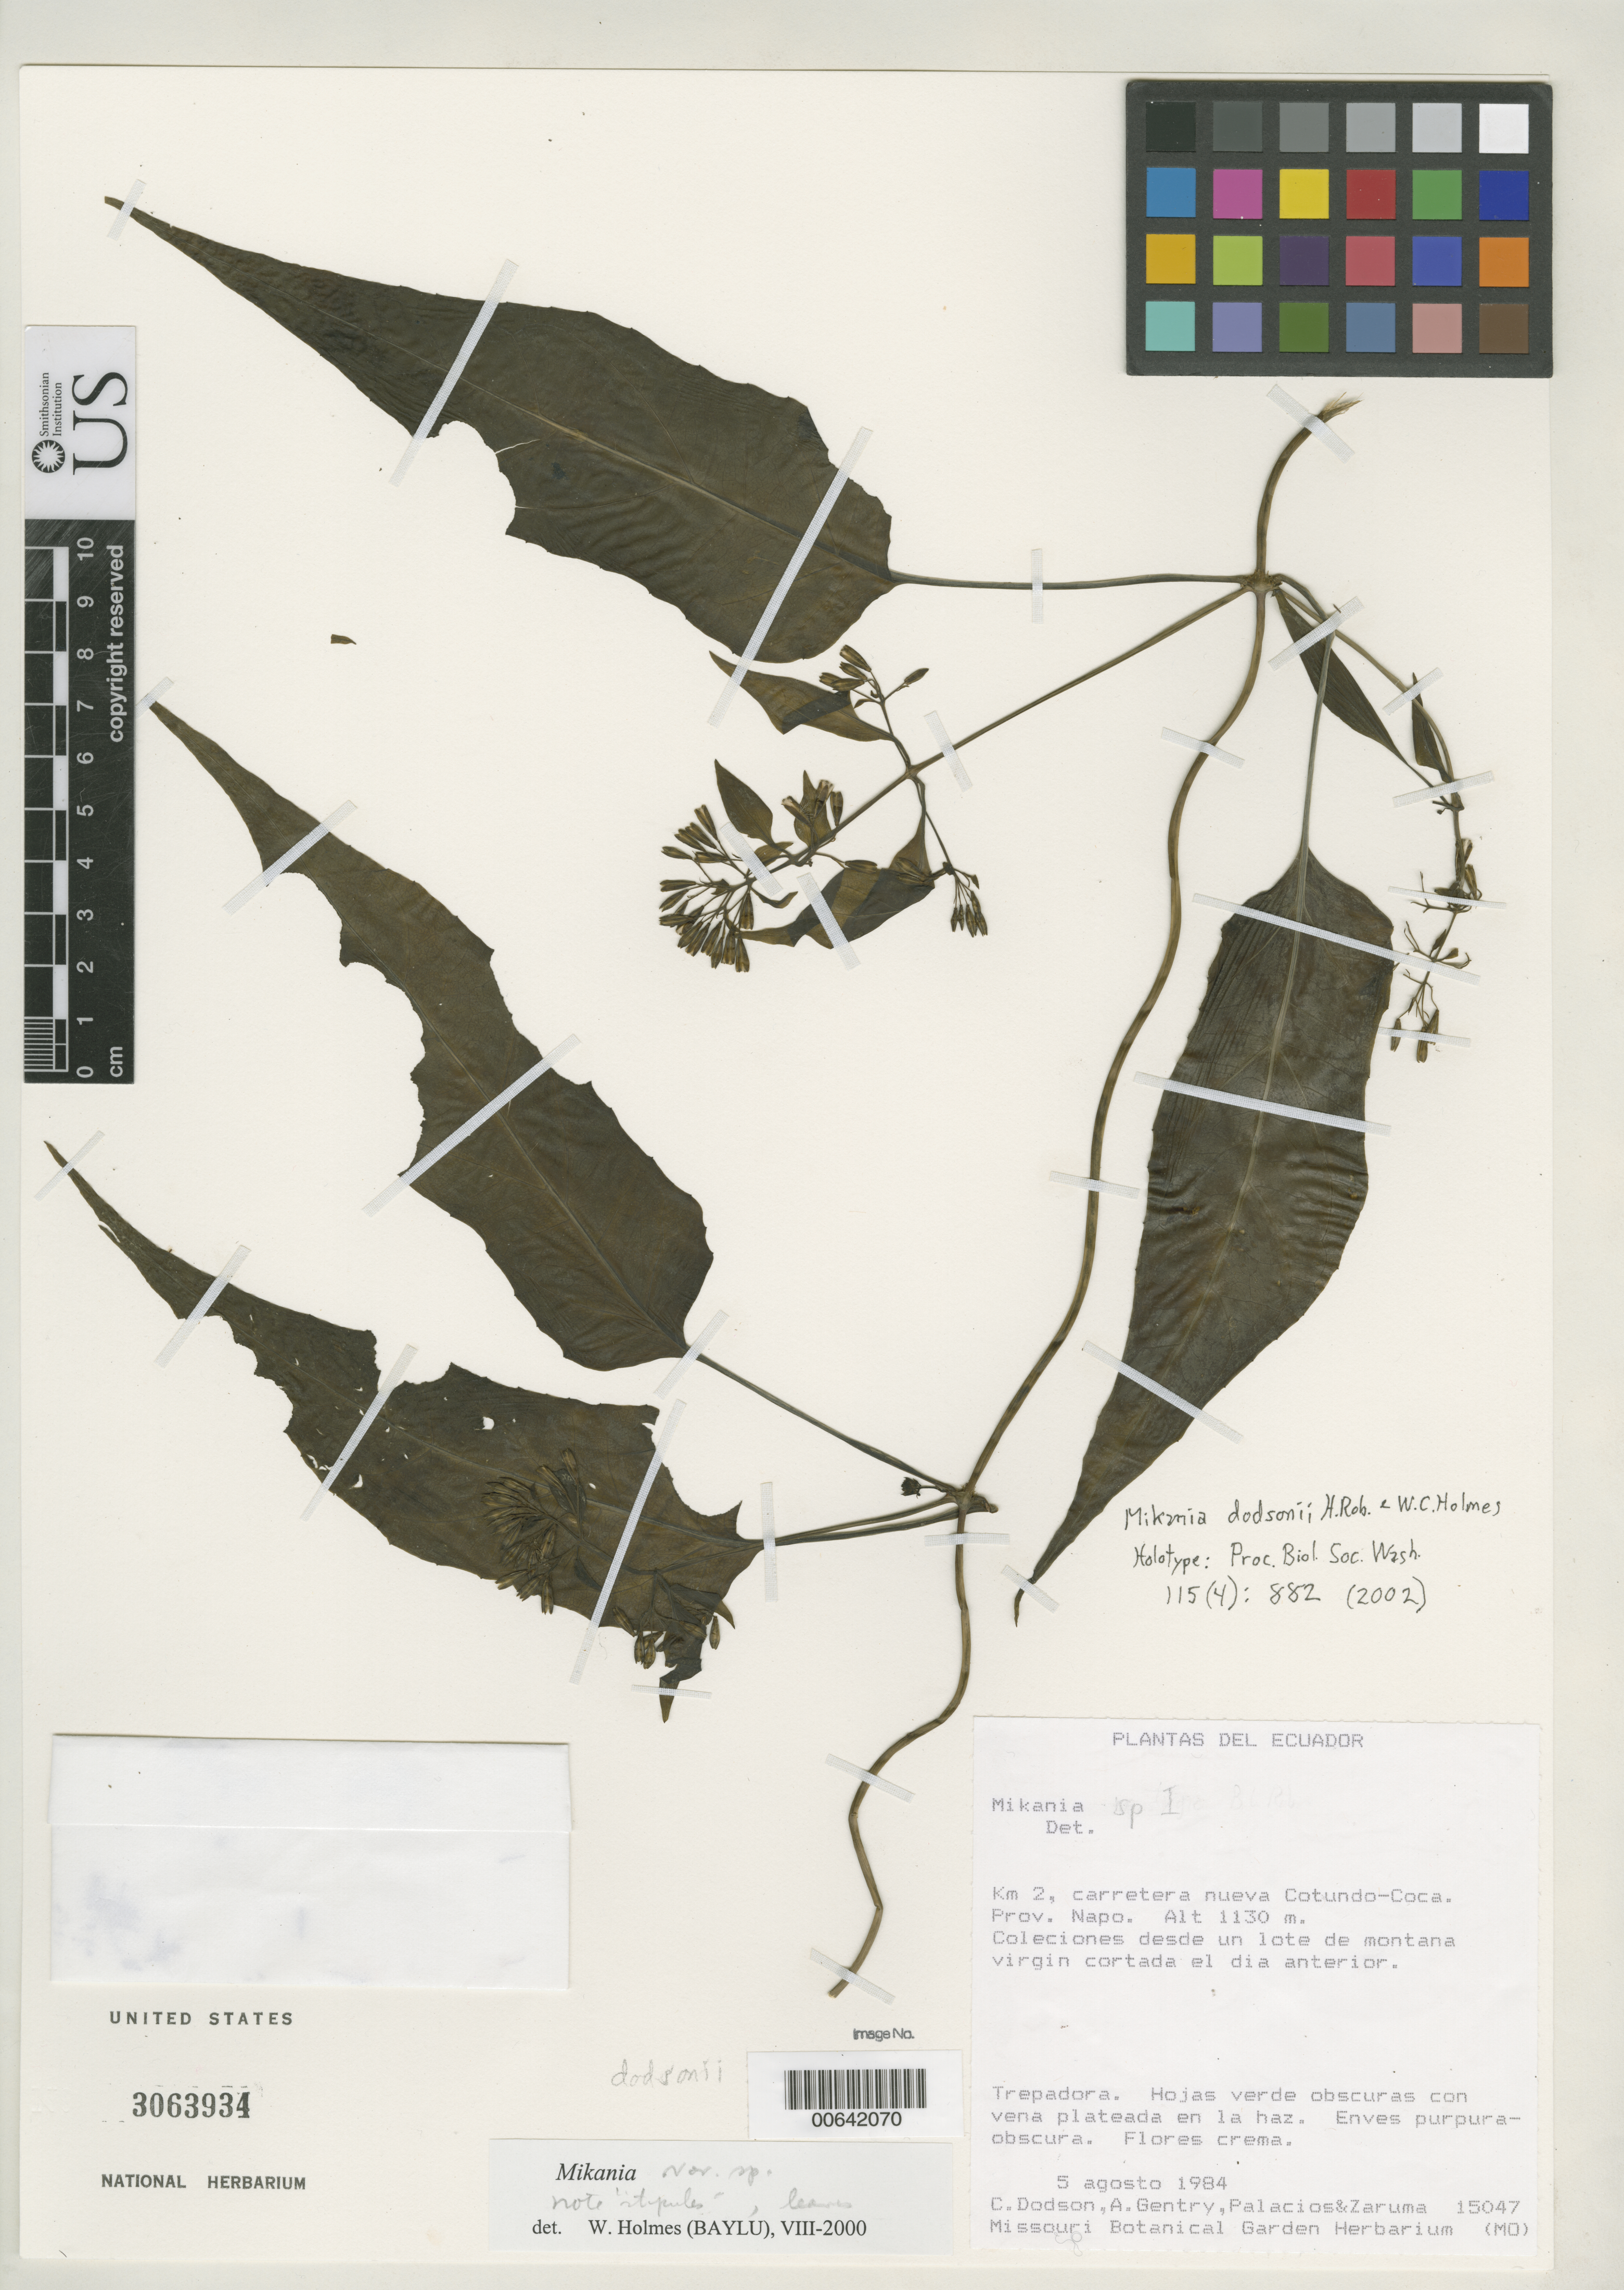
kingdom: Plantae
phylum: Tracheophyta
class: Magnoliopsida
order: Asterales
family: Asteraceae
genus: Mikania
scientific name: Mikania dodsonii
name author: H. Rob. & W.C. Holmes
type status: Holotype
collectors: C. H. Dodson, A. H. Gentry, Palacios, -- & -. Zaruma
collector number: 15047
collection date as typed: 05 Aug 1984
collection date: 1984-08-05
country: Ecuador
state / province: Napo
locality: Km 2 , Carretera nueva COtundo-Coca.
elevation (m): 1130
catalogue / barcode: US 3063934